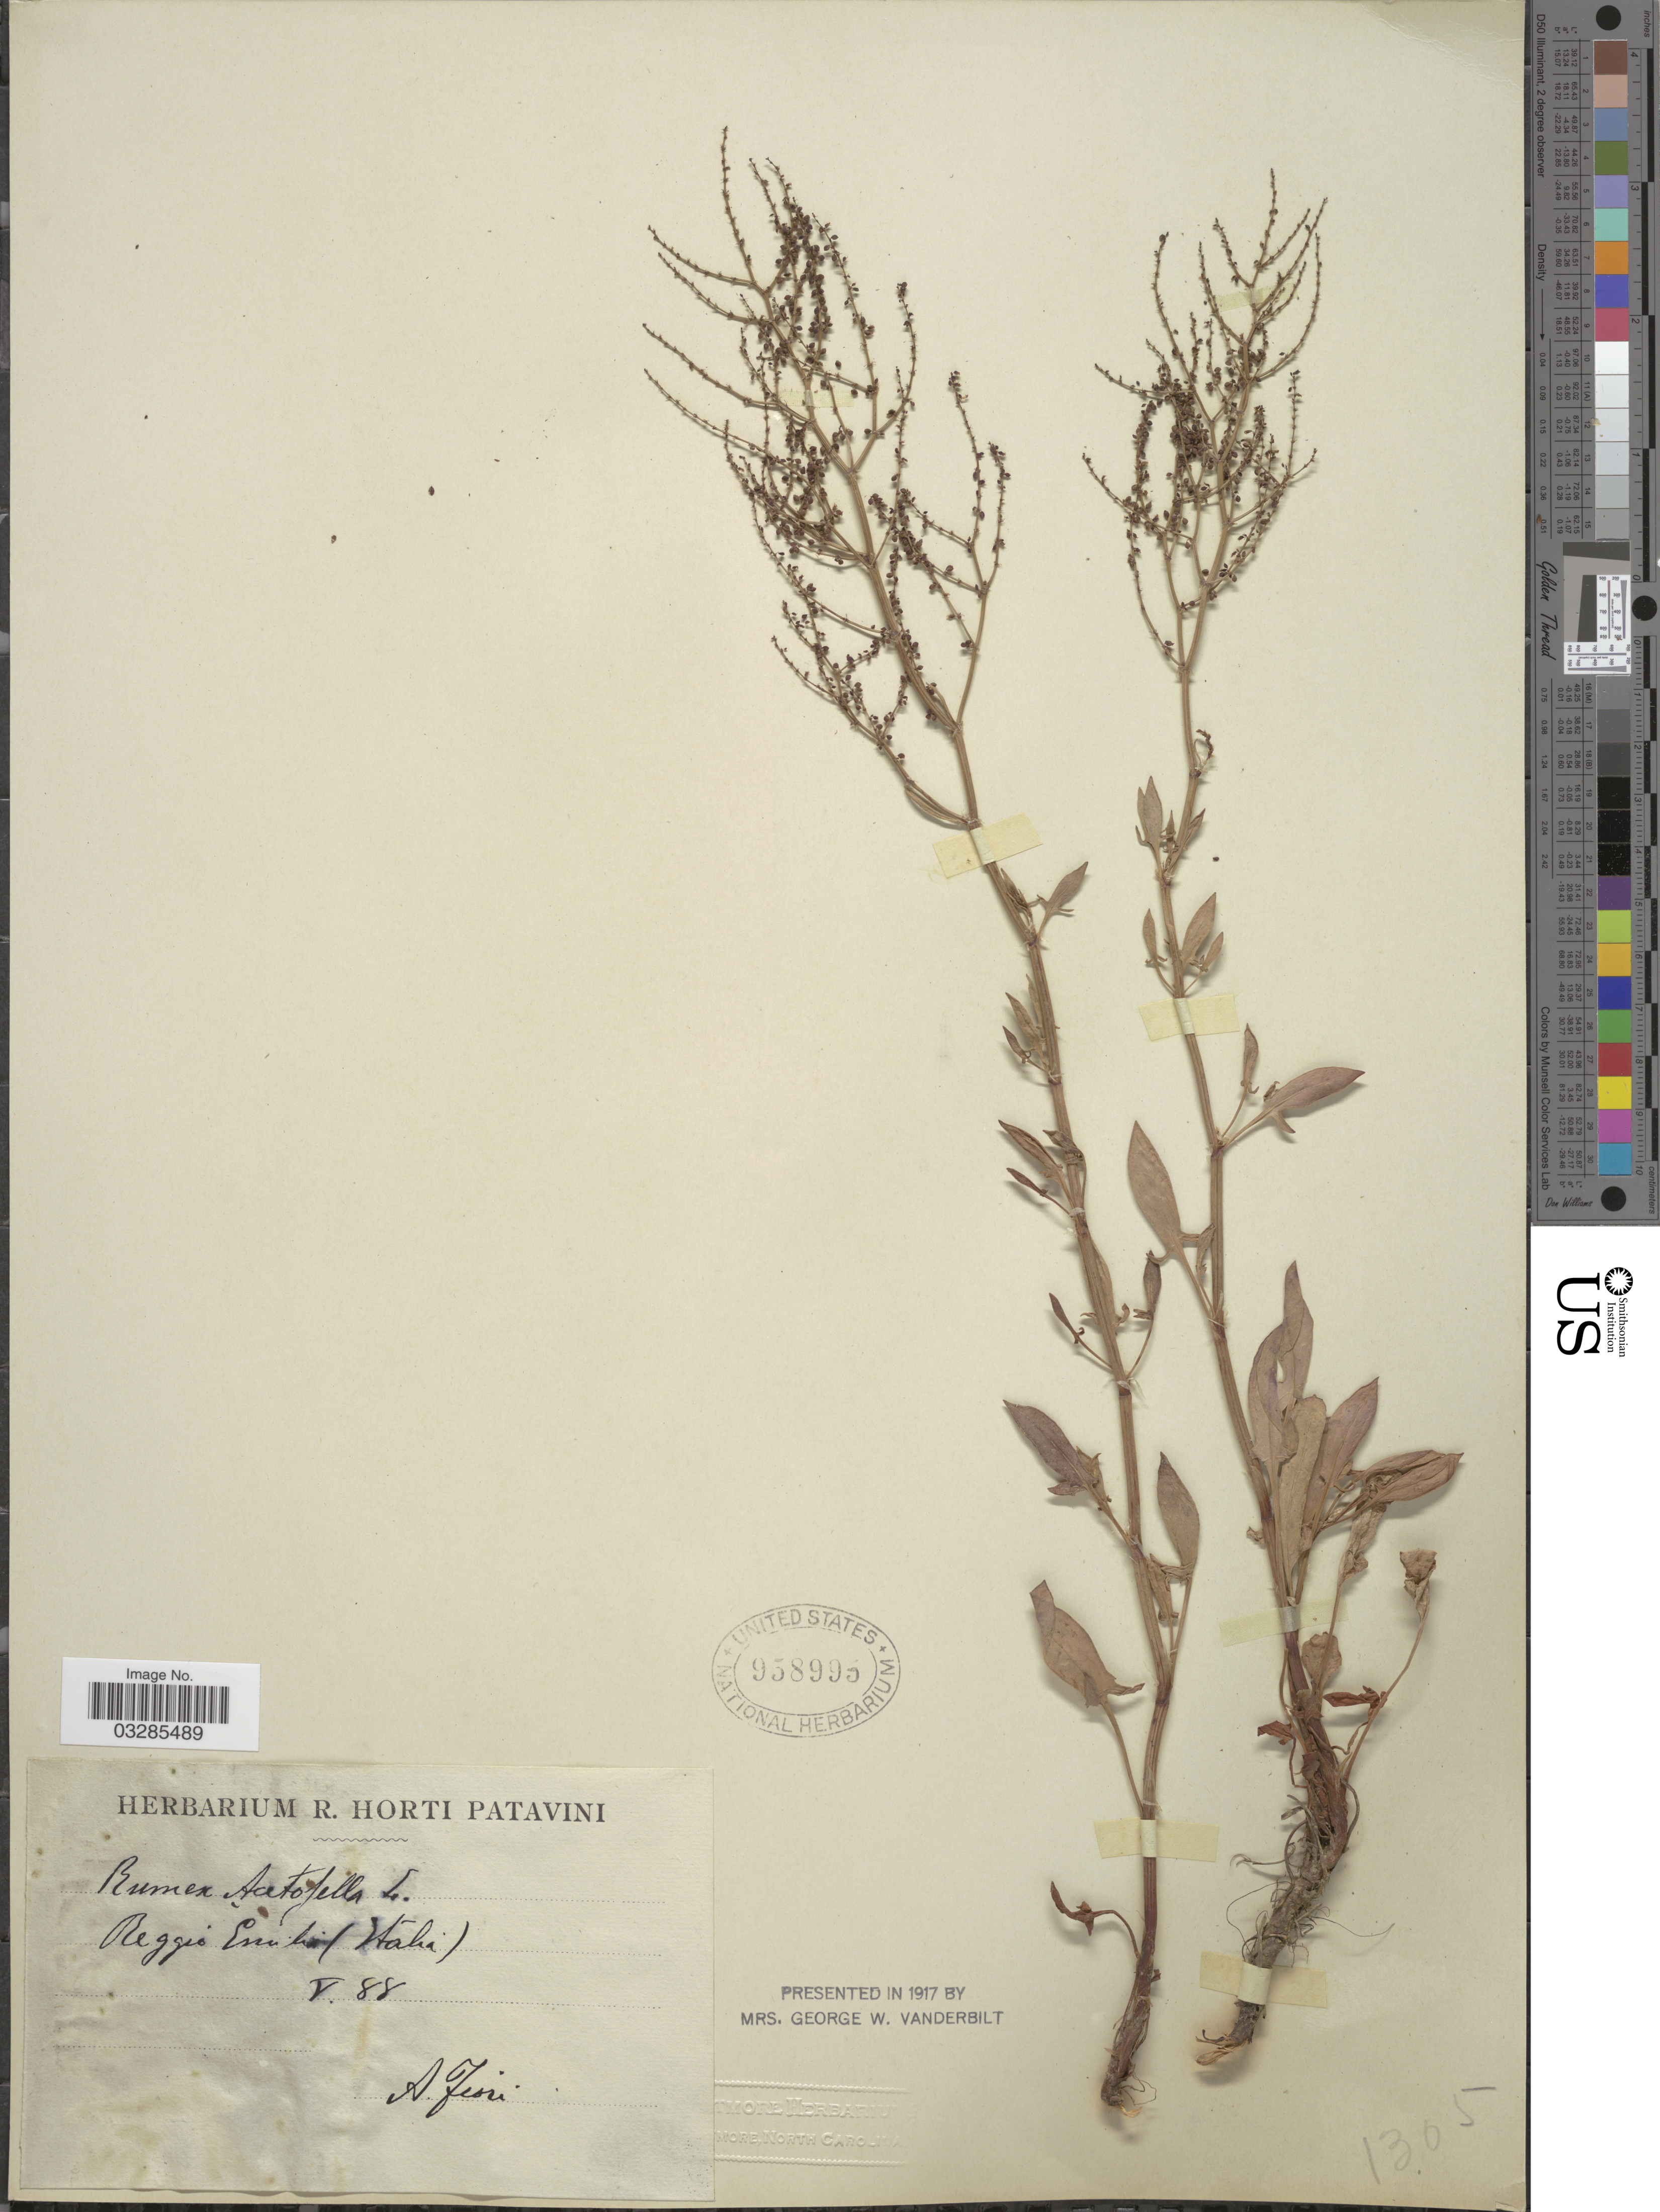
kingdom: Plantae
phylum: Tracheophyta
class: Magnoliopsida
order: Caryophyllales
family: Polygonaceae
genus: Rumex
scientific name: Rumex acetosella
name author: L.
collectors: A. Fiori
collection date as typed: Transcribed d/m/y: /5/88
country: Italy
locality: Reggio Emili.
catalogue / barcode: US 958995